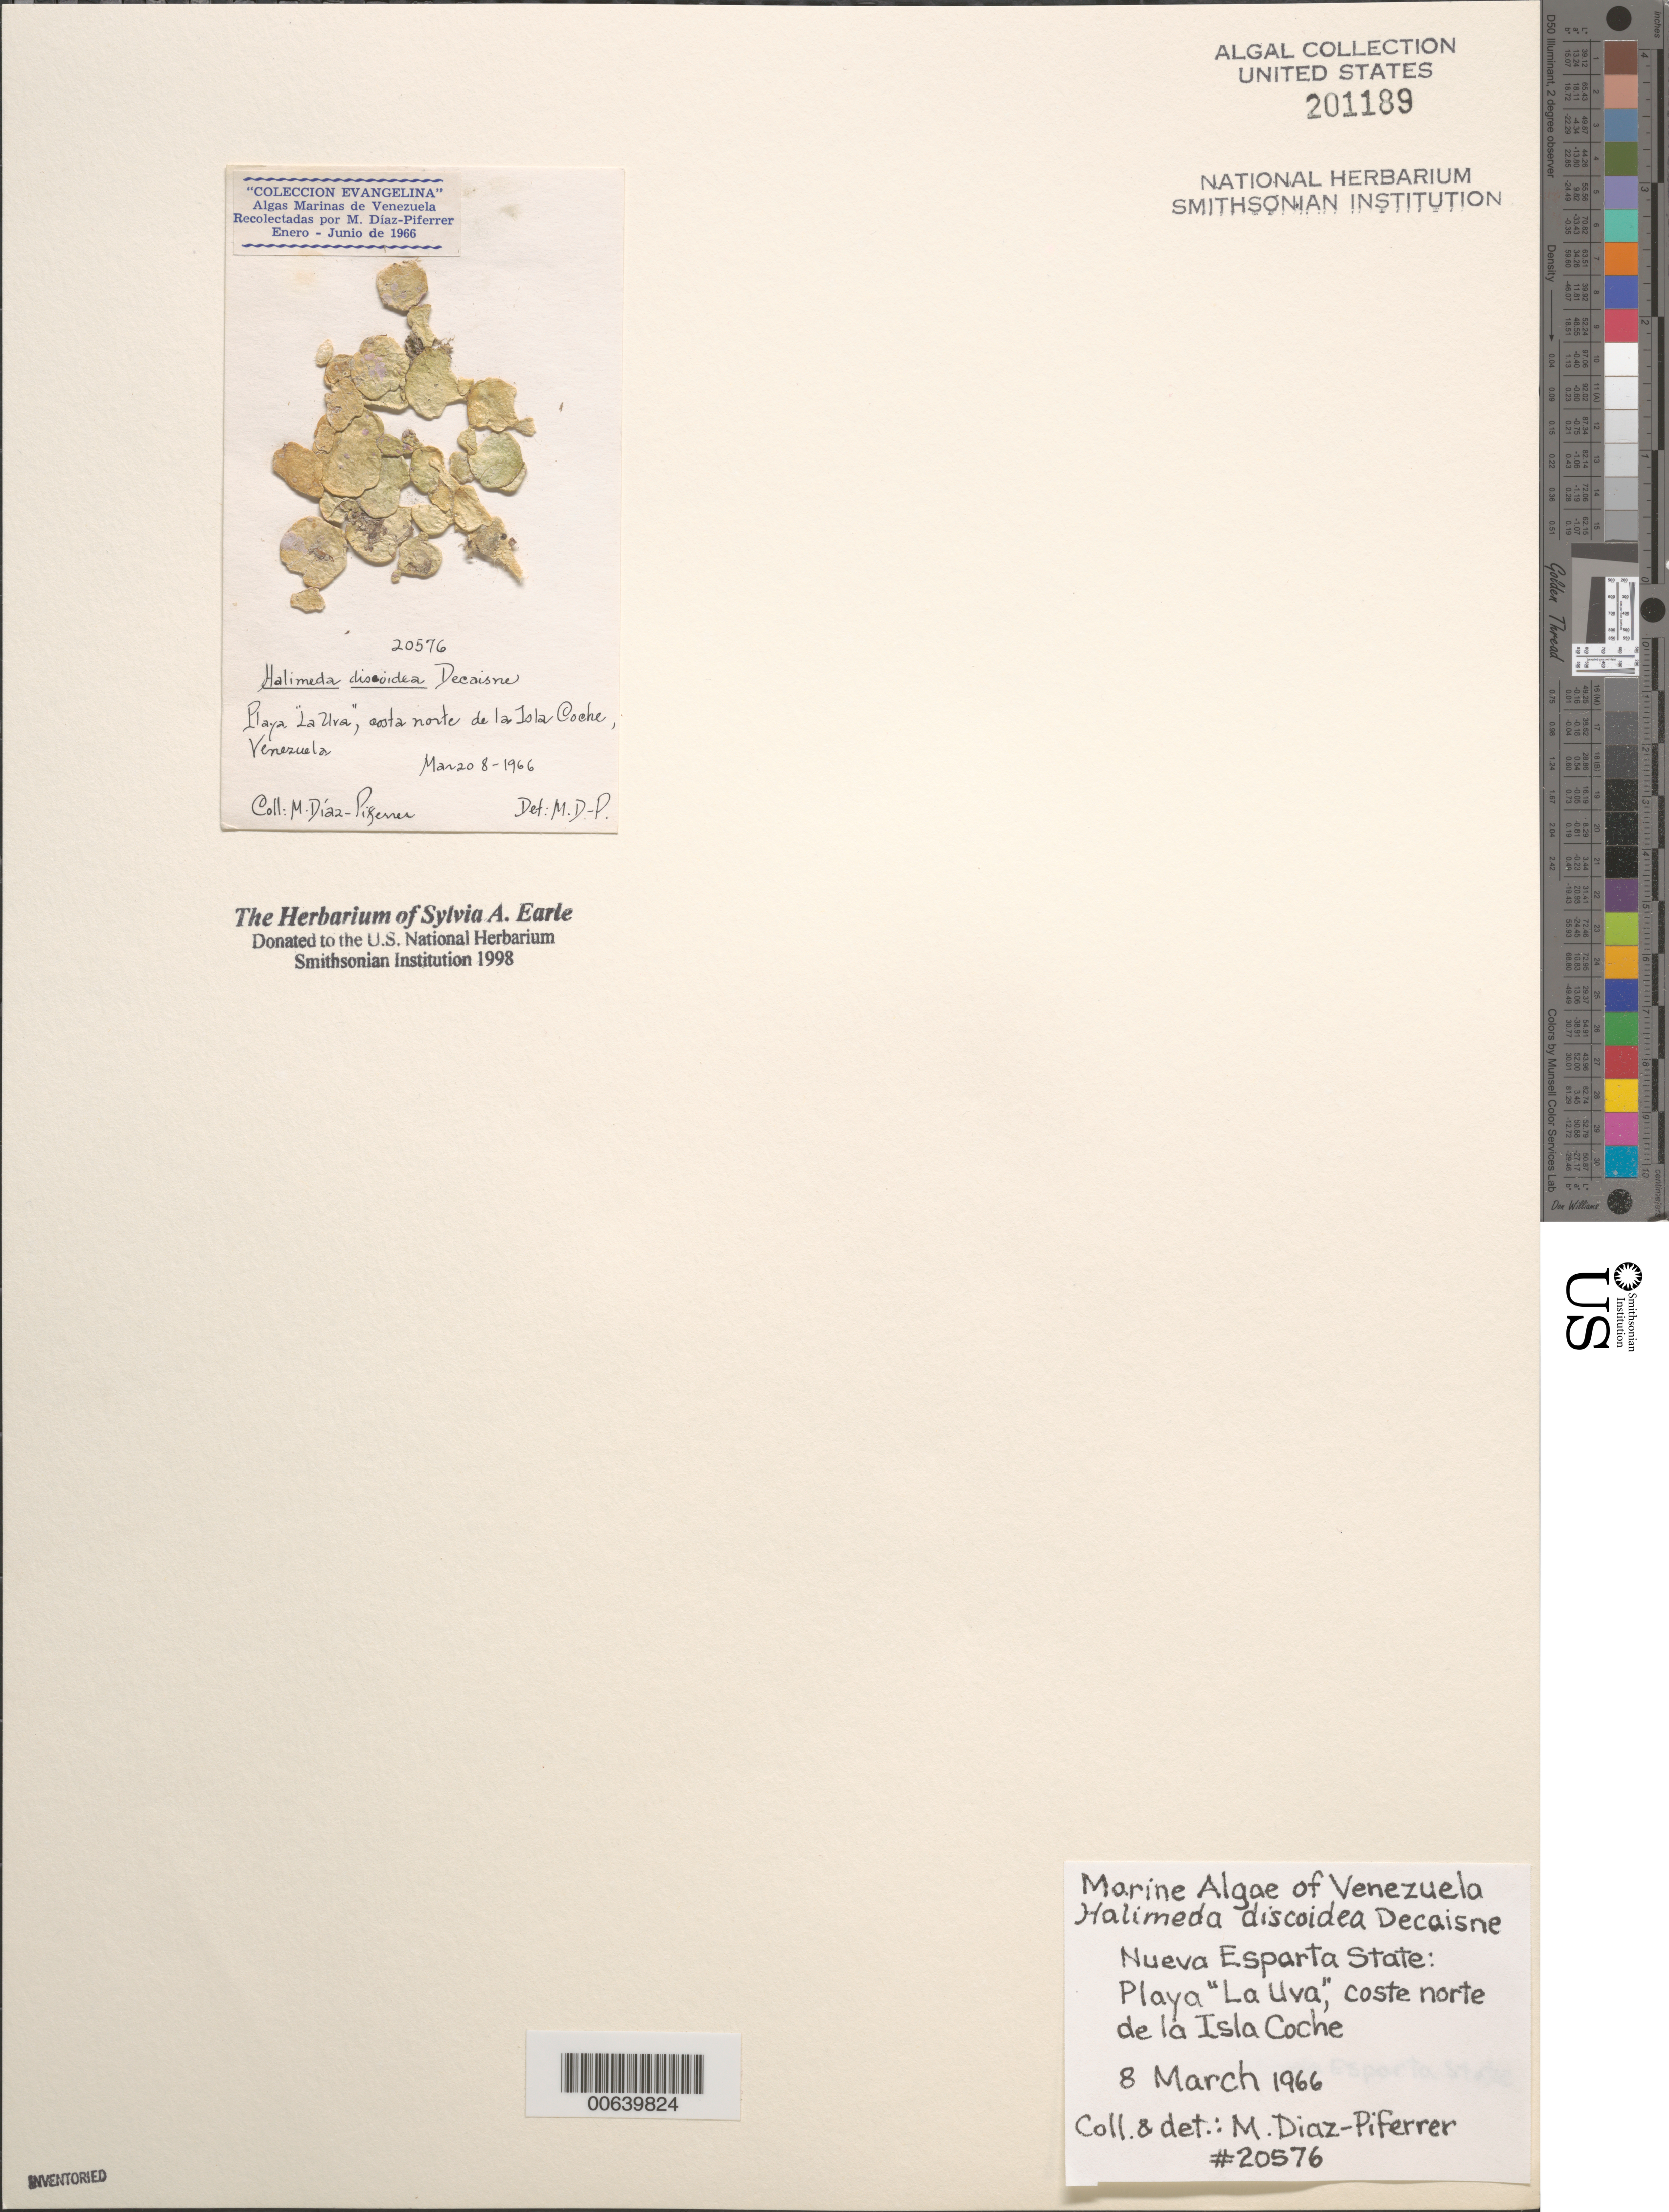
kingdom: Plantae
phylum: Chlorophyta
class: Ulvophyceae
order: Bryopsidales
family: Halimedaceae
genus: Halimeda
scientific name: Halimeda discoidea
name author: Decne.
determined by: Diaz-Piferrer, M.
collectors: M. Diaz-Piferrer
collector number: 20576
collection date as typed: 08 Mar 1966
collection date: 1966-03-08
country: Venezuela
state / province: Nueva Esparta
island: Coche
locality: Playa La Uva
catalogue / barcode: US 201189